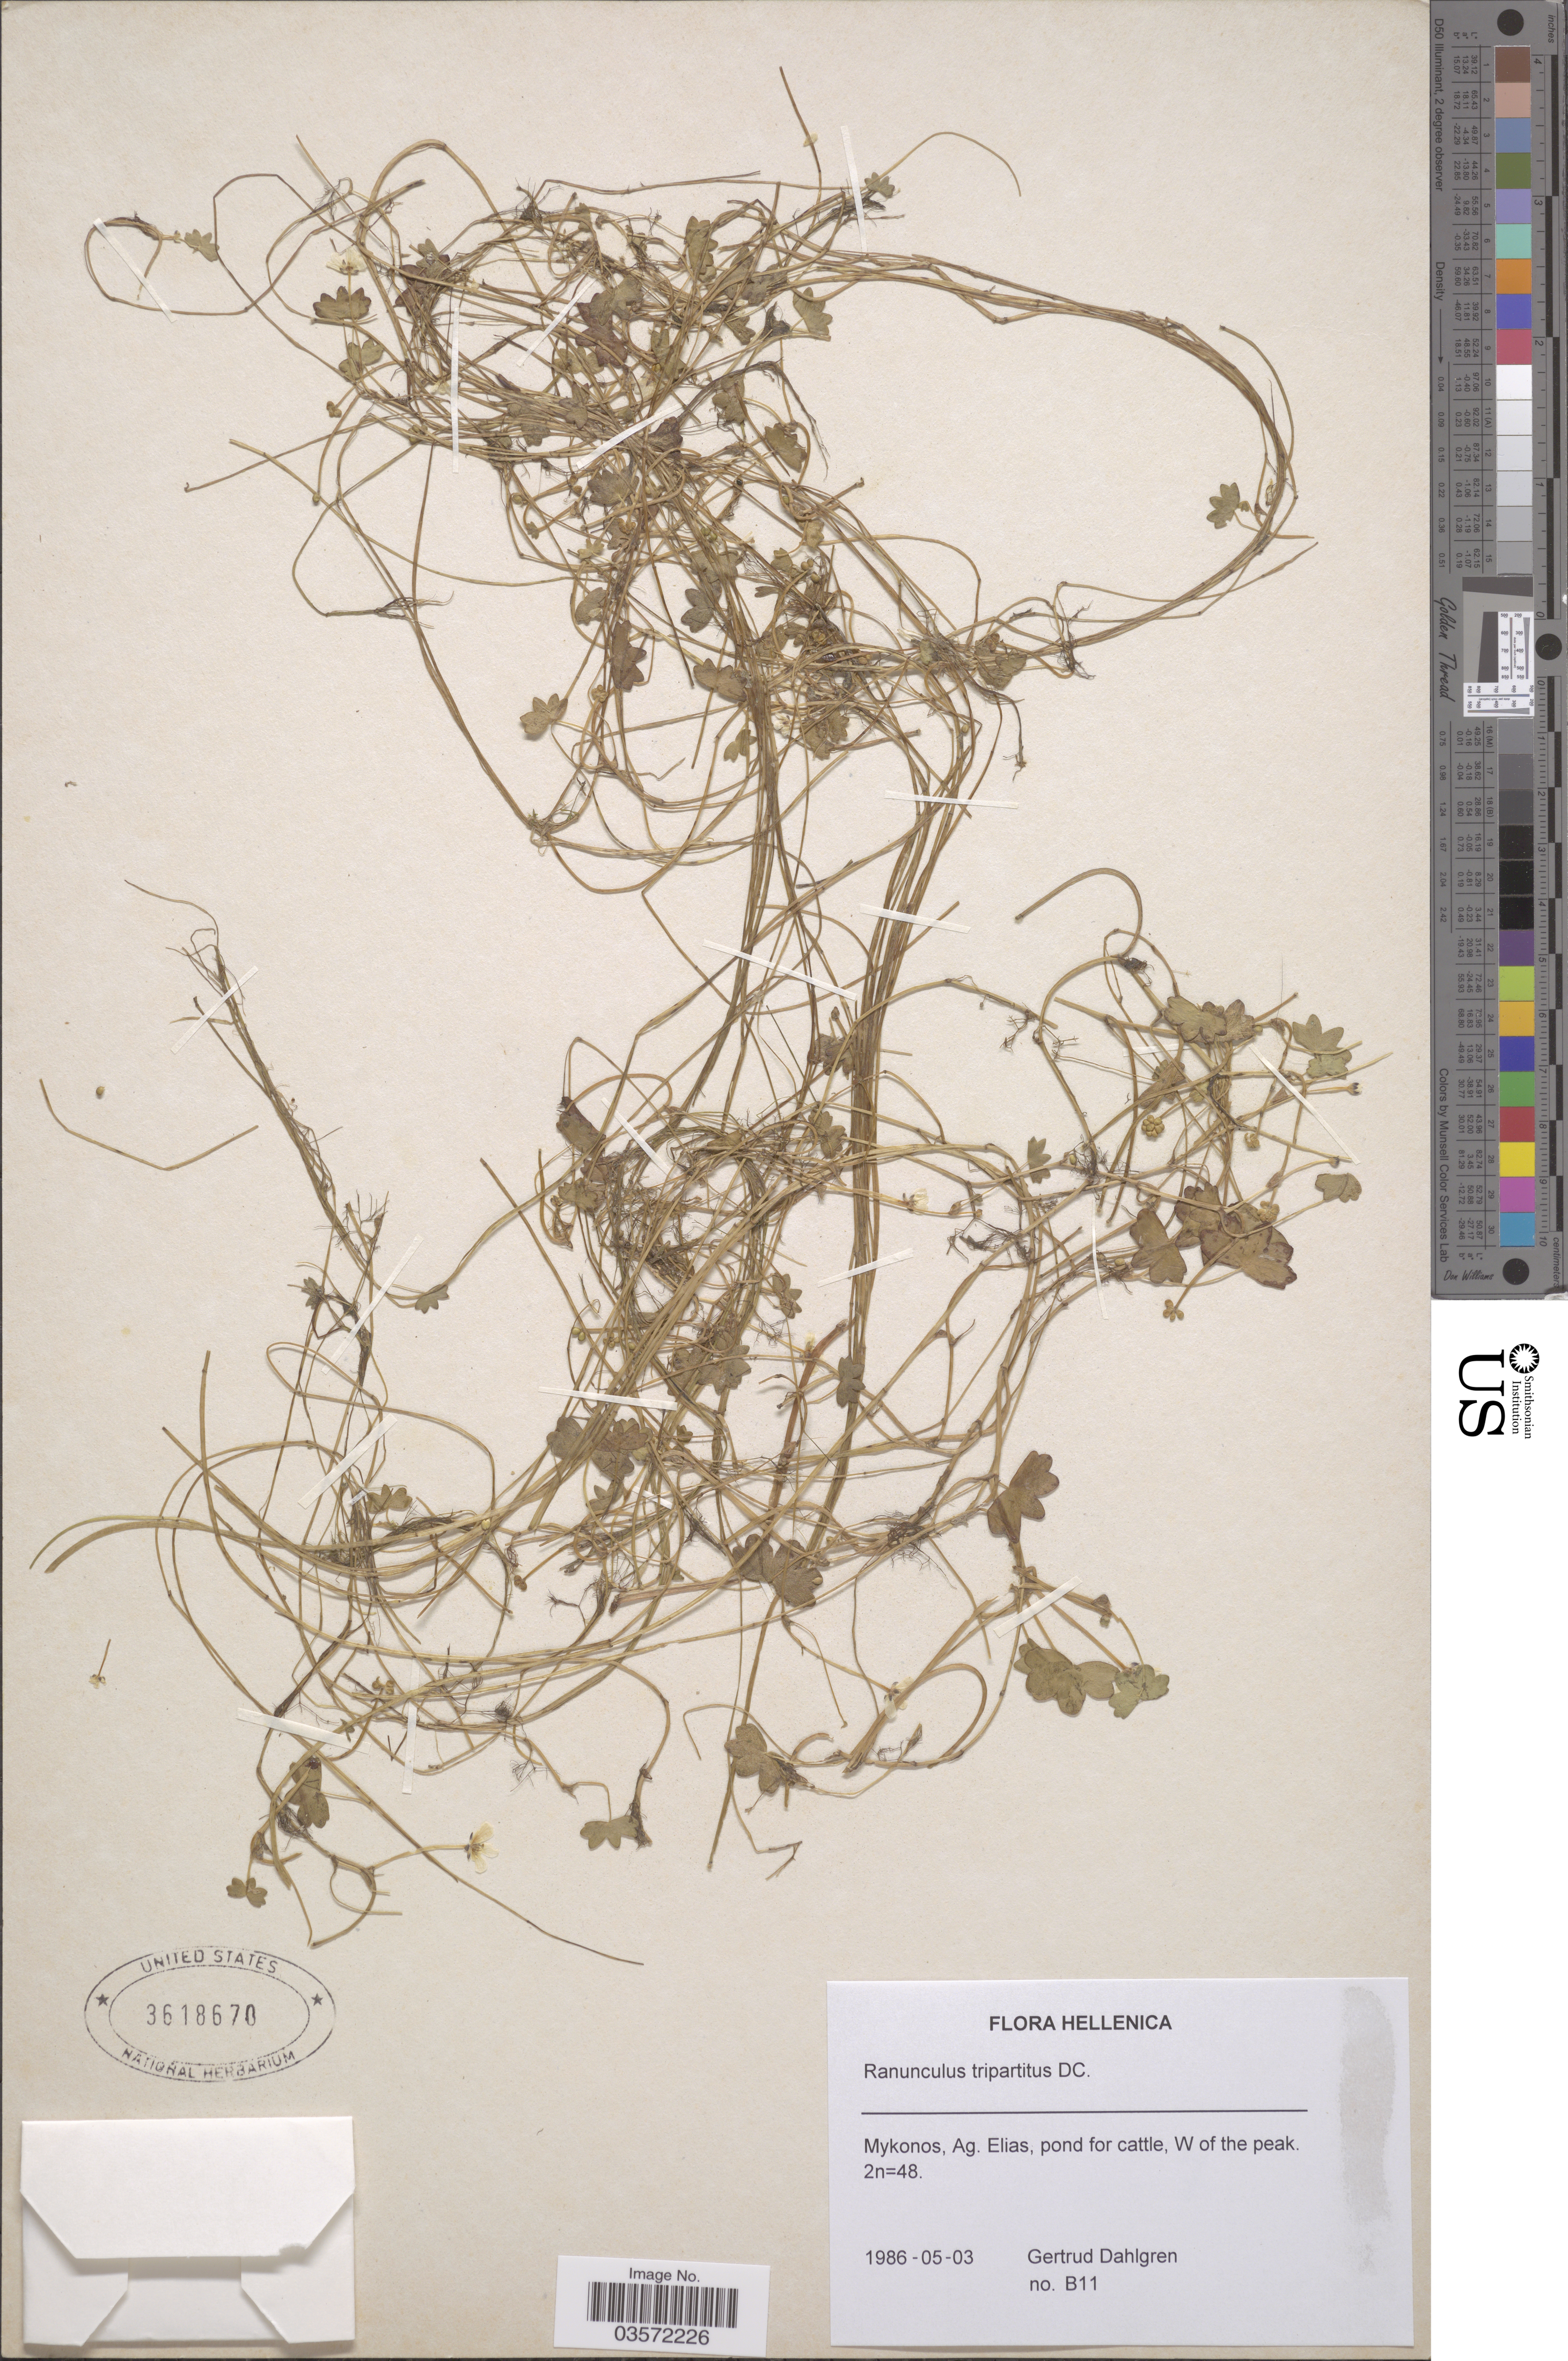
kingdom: Plantae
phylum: Tracheophyta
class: Magnoliopsida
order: Ranunculales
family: Ranunculaceae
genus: Ranunculus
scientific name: Ranunculus tripartitus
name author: DC.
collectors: G. Dahlgren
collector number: B11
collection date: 1986-05-03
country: Greece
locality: Hellenica. Mykonos, Ag. Elias, pond for cattle, W of the peak.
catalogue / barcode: US 3618670